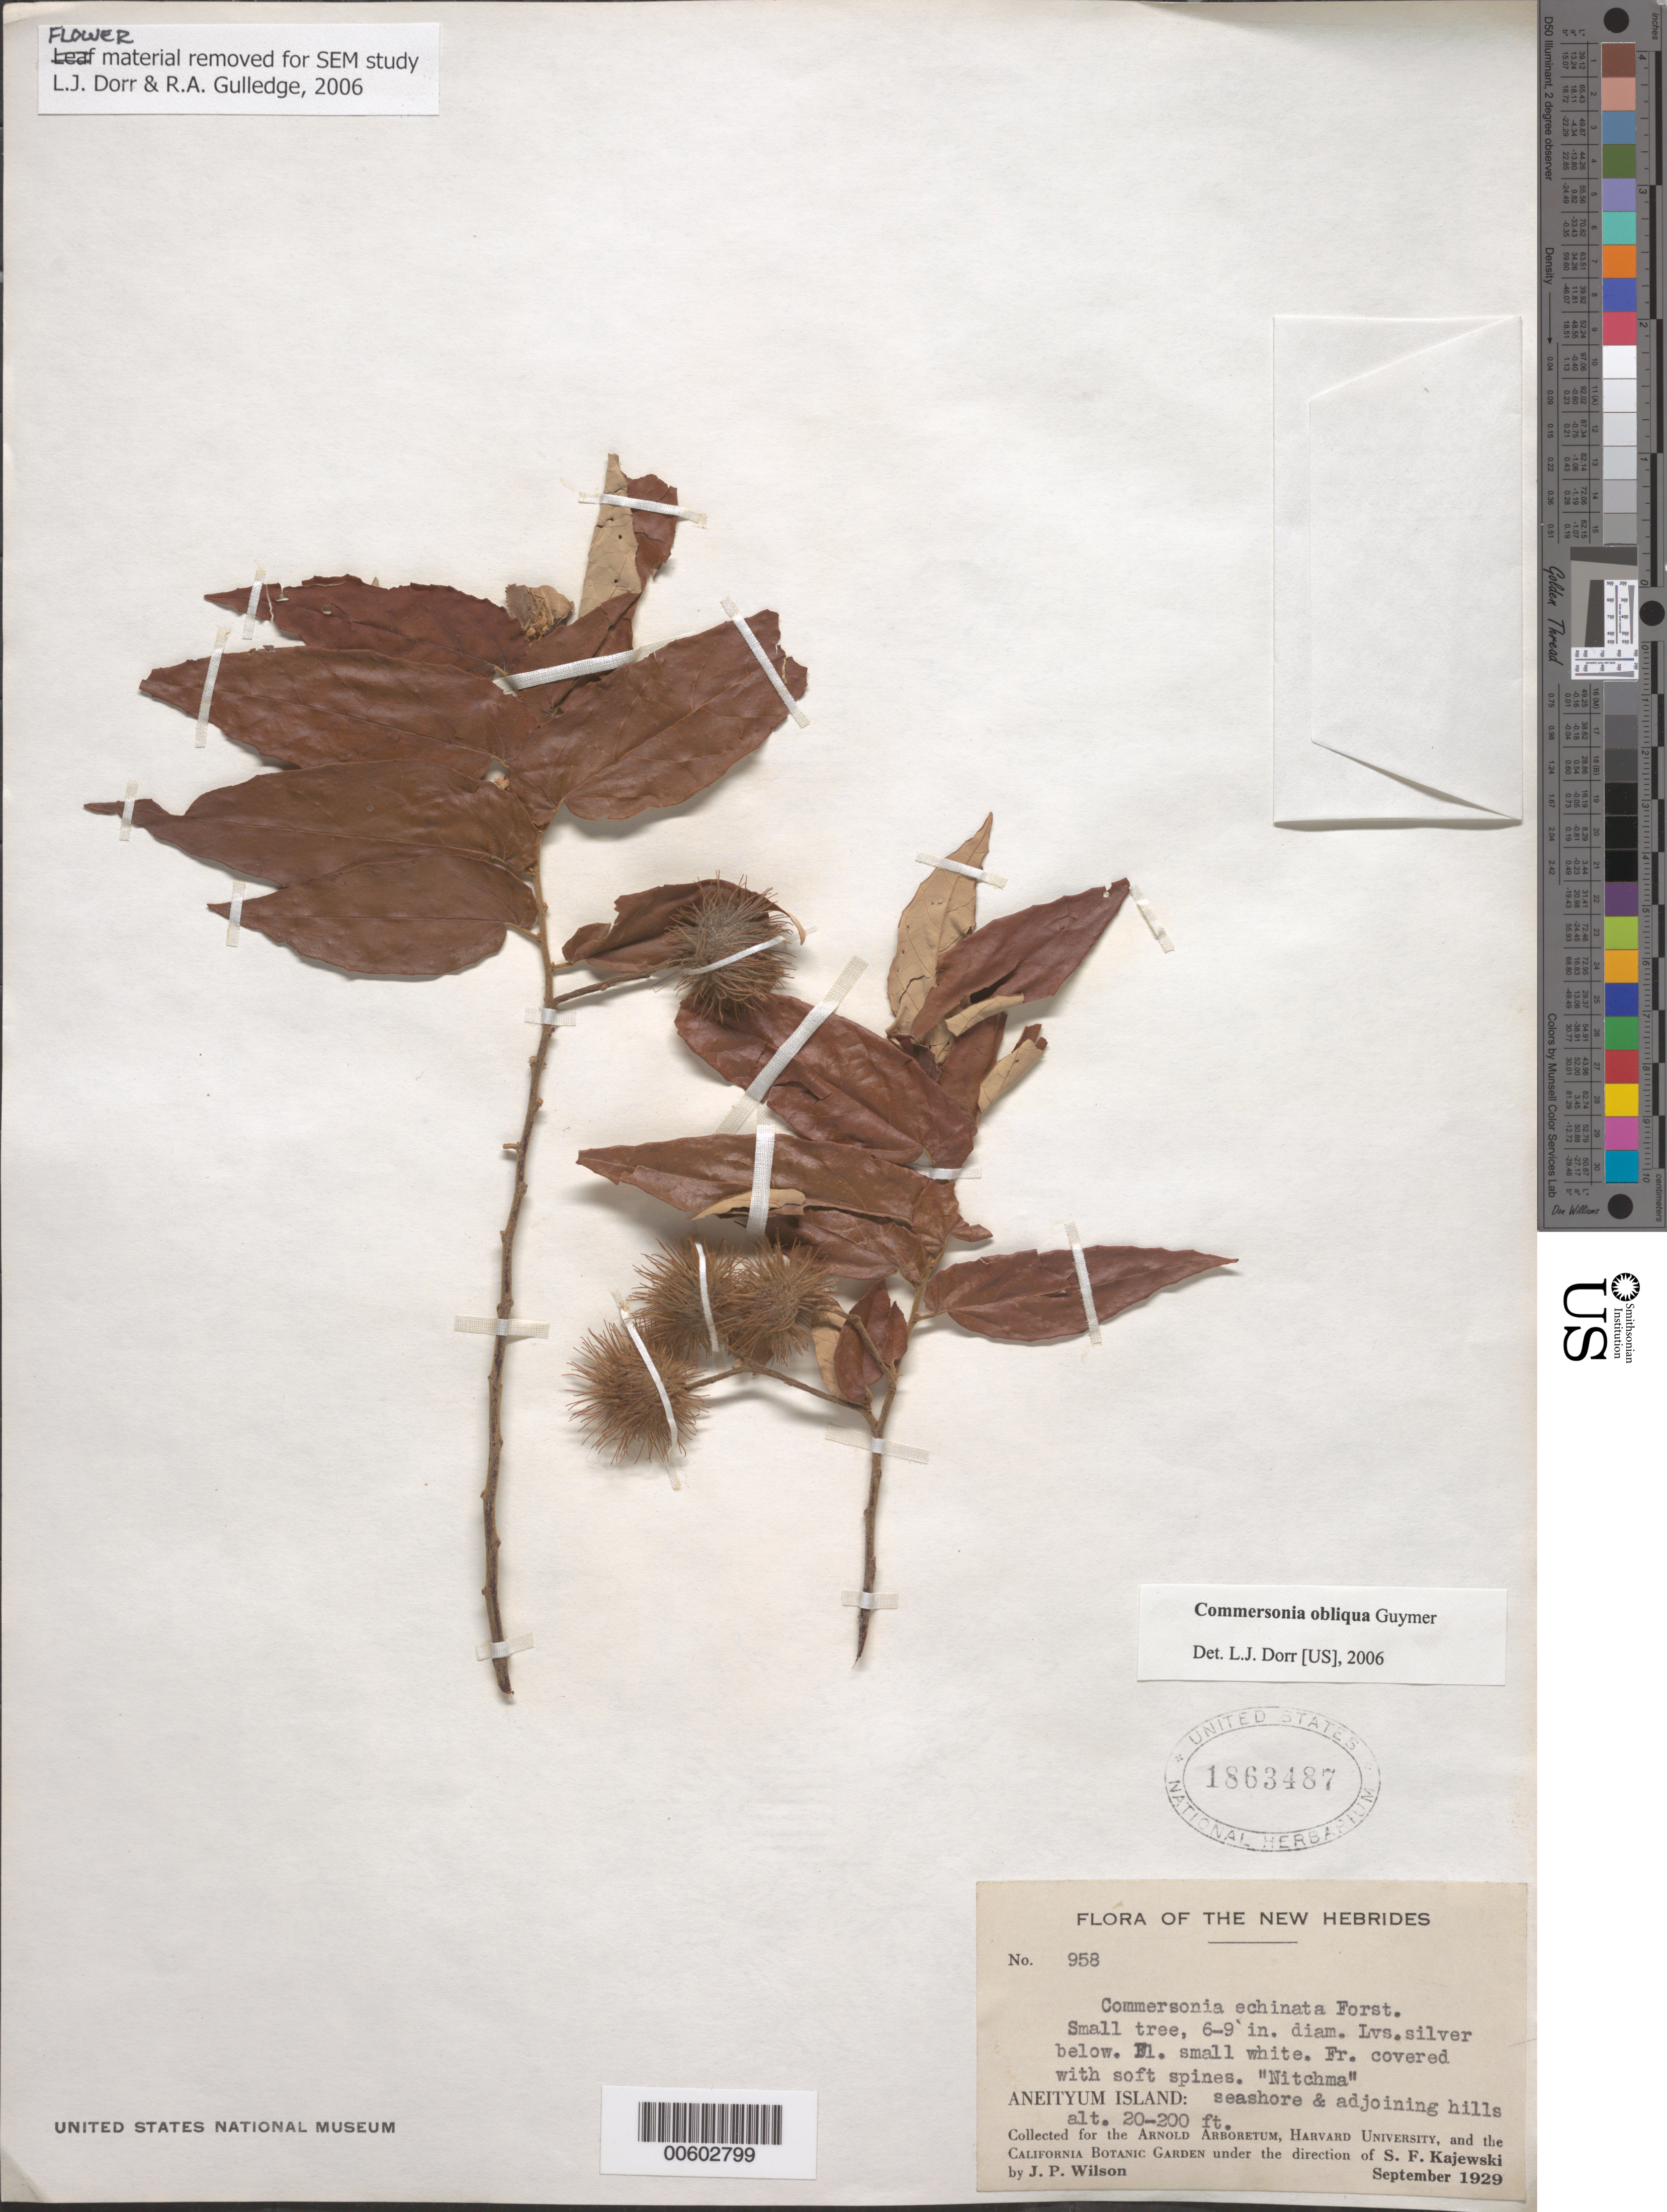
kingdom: Plantae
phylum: Tracheophyta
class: Magnoliopsida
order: Malvales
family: Malvaceae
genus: Commersonia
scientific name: Commersonia obliqua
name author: Guymer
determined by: Dorr, L. J., (BOT), Smithsonian Institution - National Museum of Natural History (UNITED STATES)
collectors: J. P. Wilson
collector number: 958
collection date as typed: Sep 1929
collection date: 1929-09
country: Vanuatu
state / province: Tafea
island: Anatom [Aneityum]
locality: Seashore and adjoining hills. [Aneityum I. is now Anatom I.]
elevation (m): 20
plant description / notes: Common name: Nitchma; US, A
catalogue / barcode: US 1863487